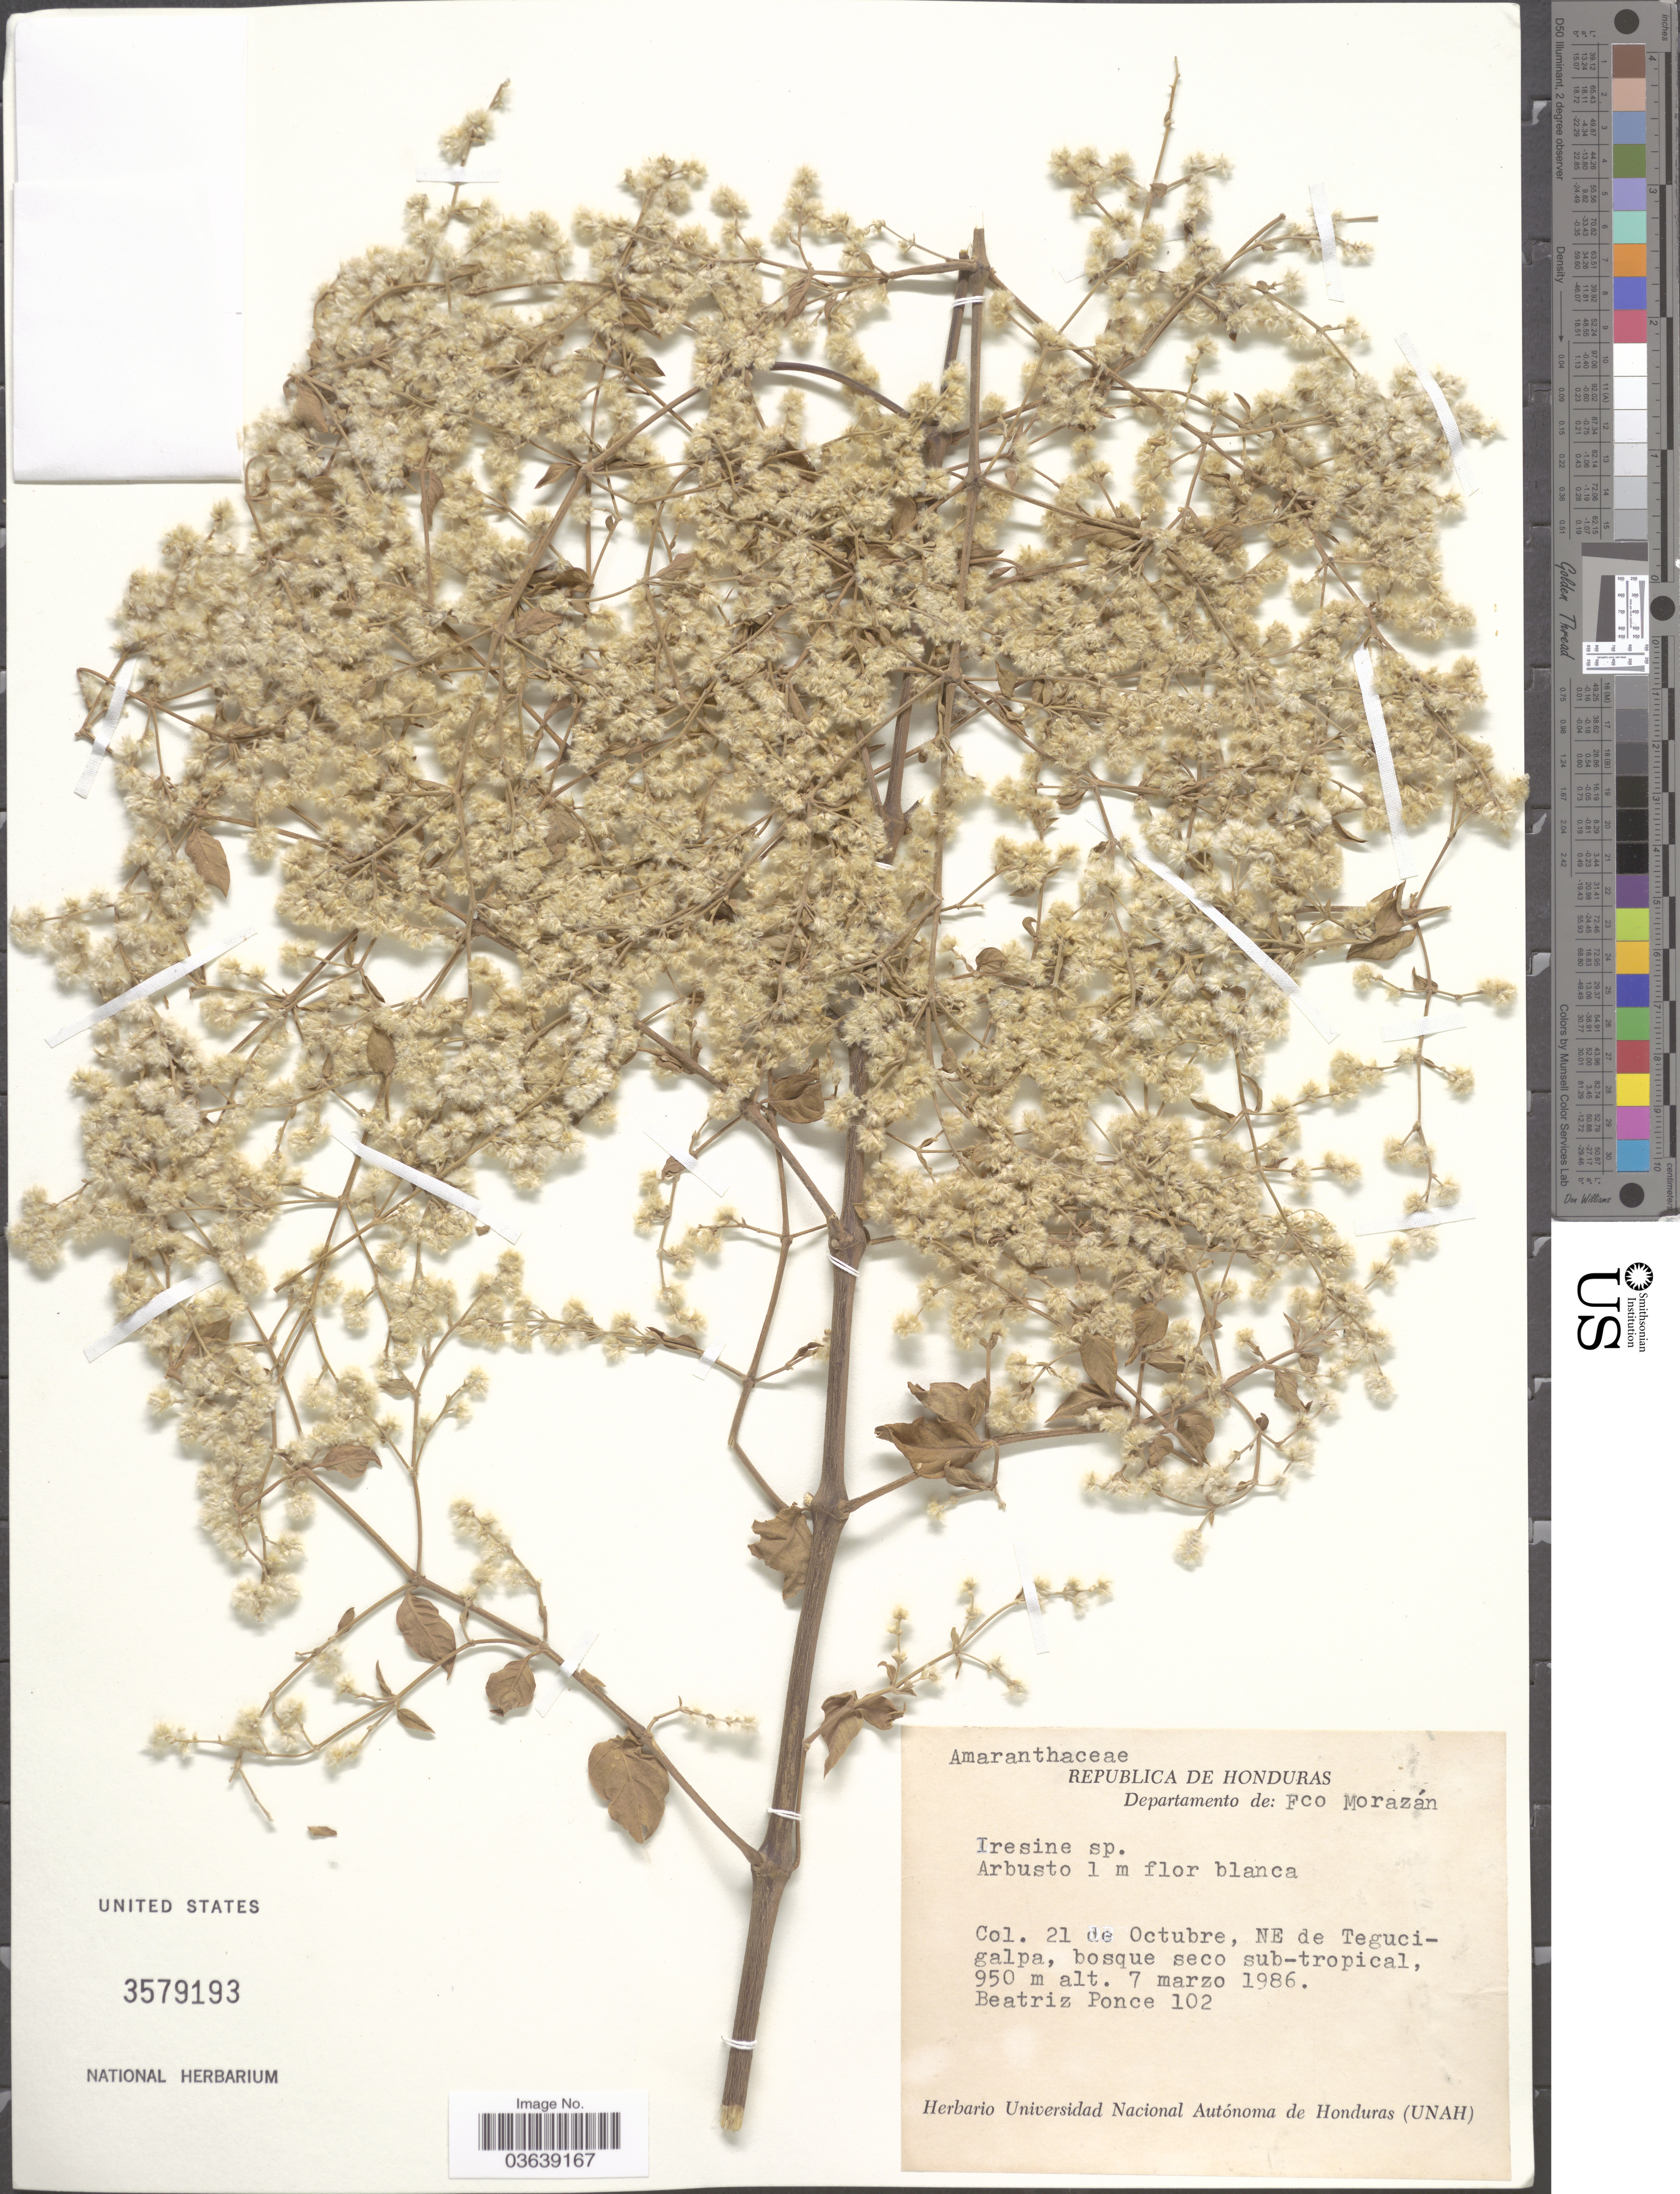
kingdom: Plantae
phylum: Tracheophyta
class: Magnoliopsida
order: Caryophyllales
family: Amaranthaceae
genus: Iresine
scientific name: Iresine sp.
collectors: B. Ponce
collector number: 102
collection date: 1986-03-07/1986-10-21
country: Honduras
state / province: Fco. Morazán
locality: Departamento de: Fco. Morazán. NE de Tegucigalpa.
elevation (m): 950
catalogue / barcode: US 3579193